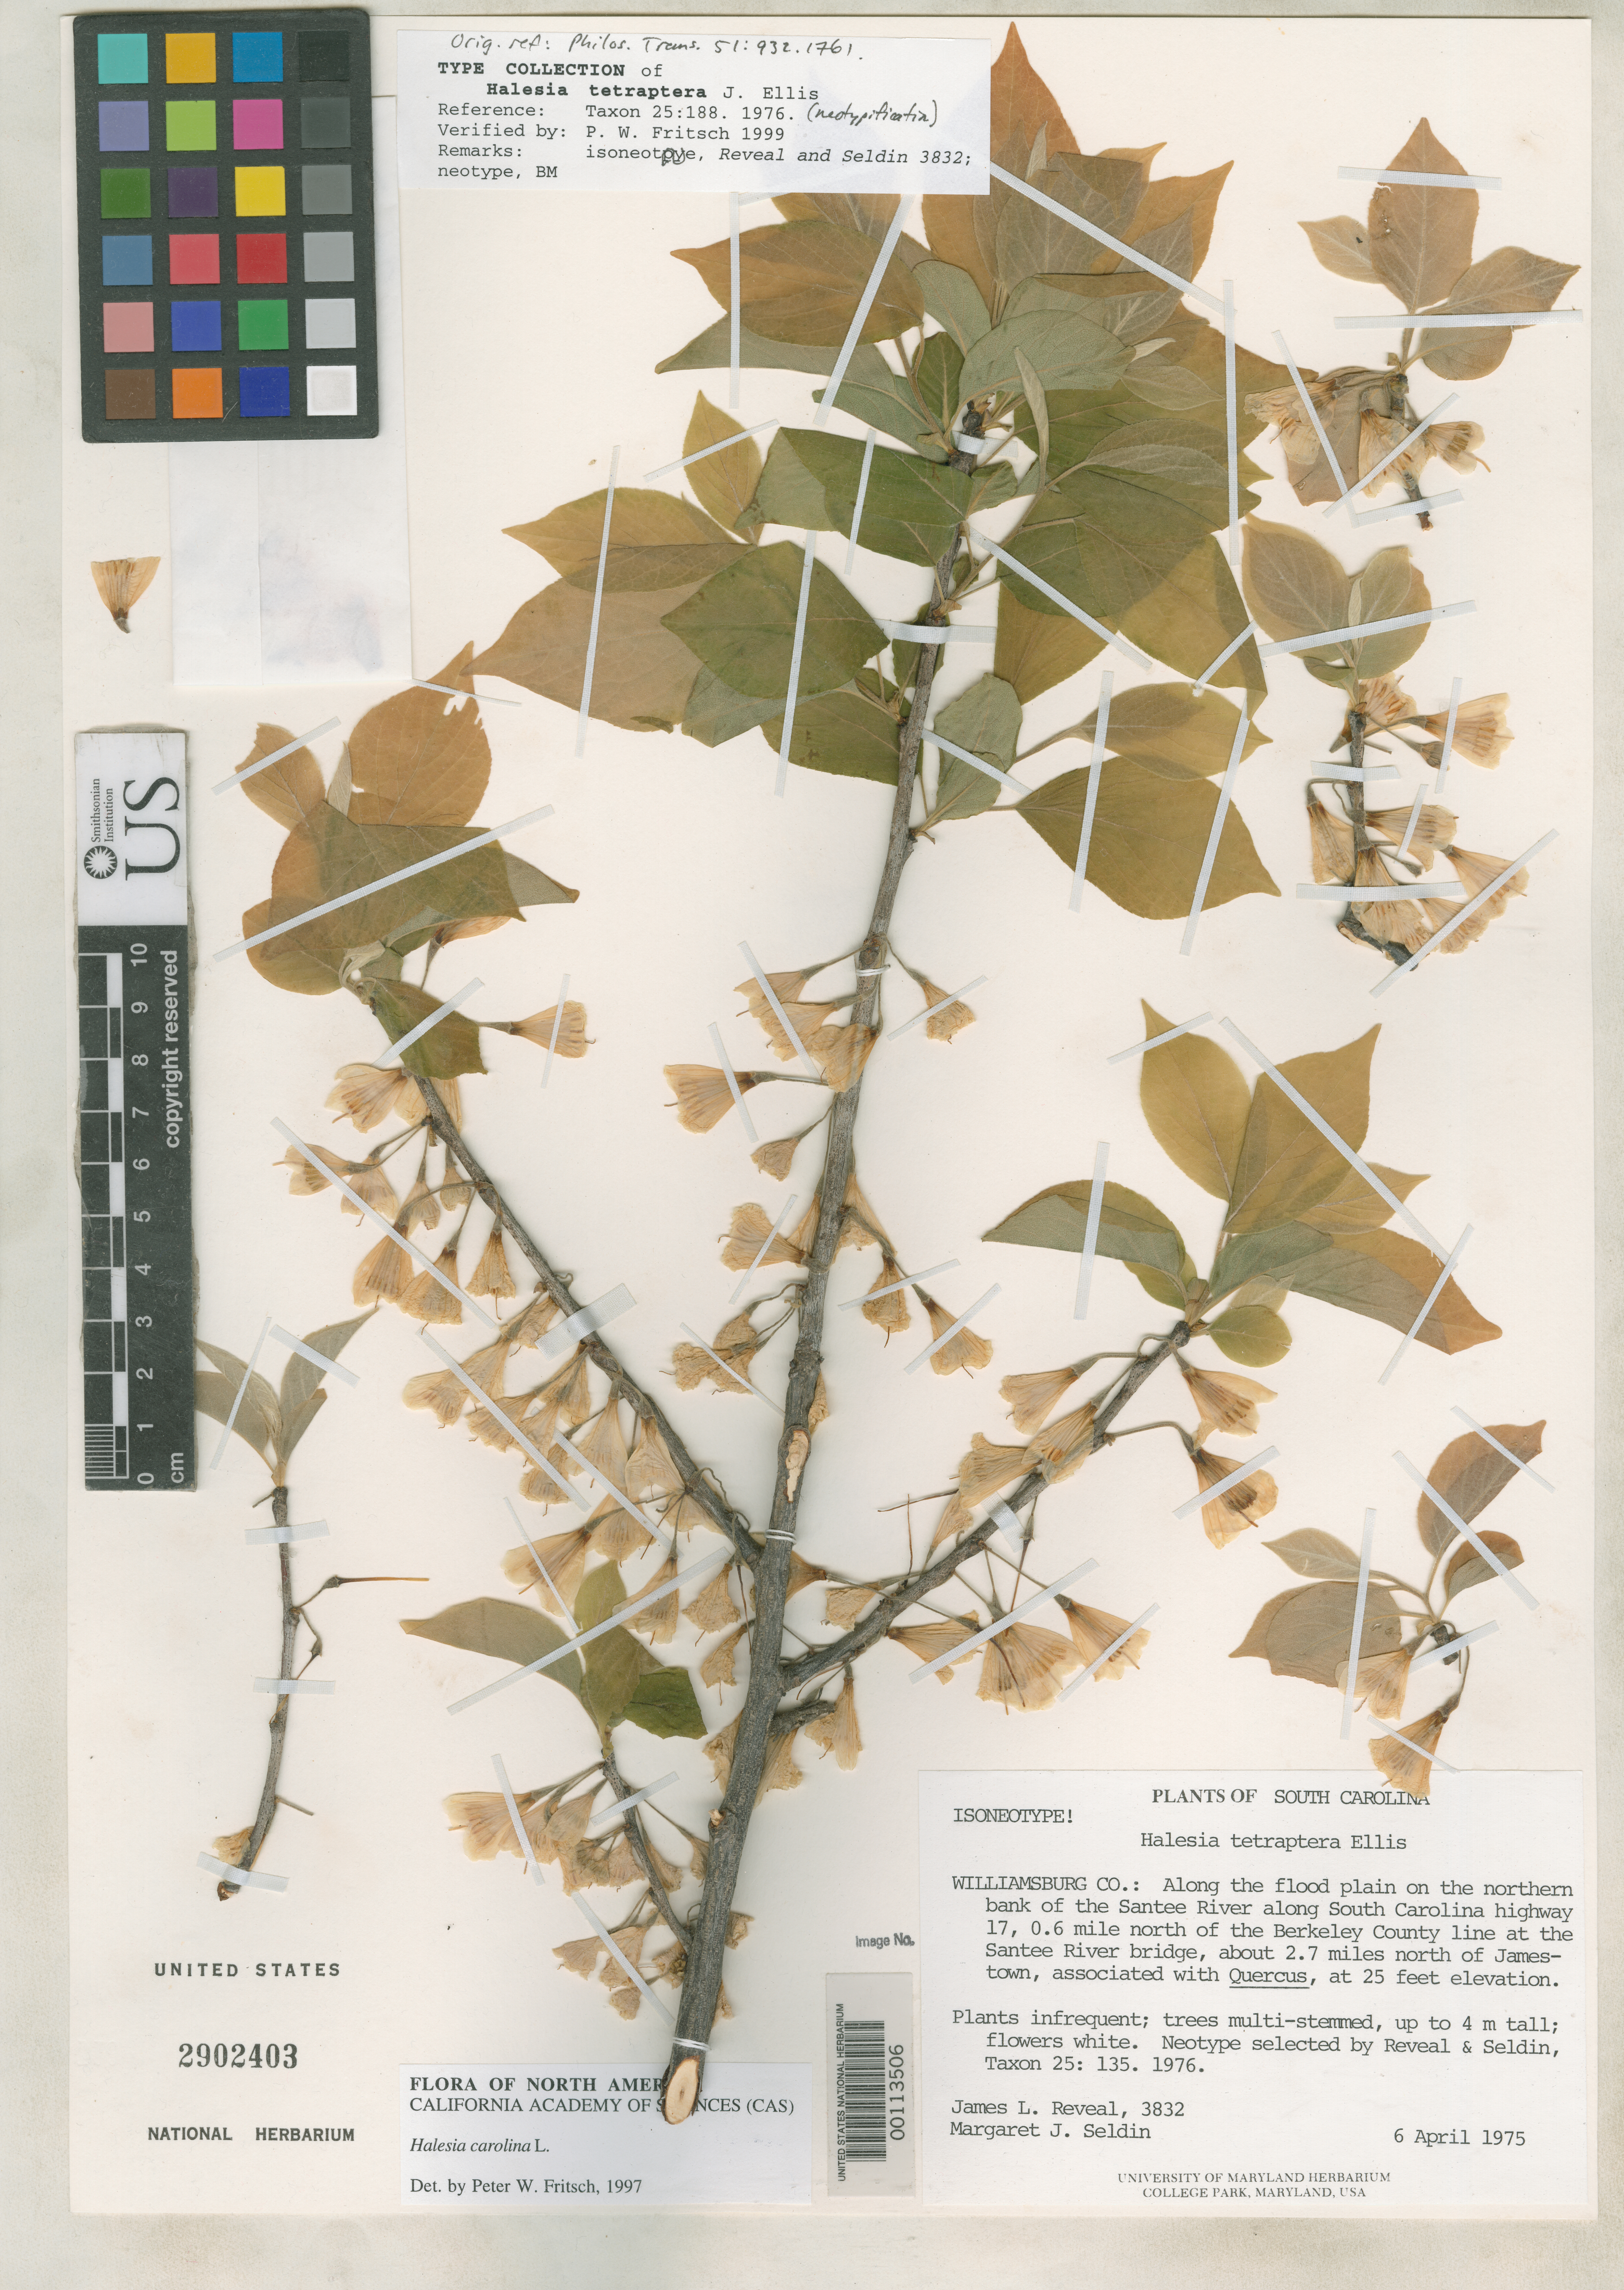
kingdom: Plantae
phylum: Tracheophyta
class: Magnoliopsida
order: Ericales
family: Styracaceae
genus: Halesia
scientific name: Halesia tetraptera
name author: J. Ellis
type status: Isoneotype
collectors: J. L. Reveal & M. Seldin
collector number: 3832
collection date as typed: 06 Apr 1975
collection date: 1975-04-06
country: United States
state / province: South Carolina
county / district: Williamsburg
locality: Bank of Santee River along S. Carolina hwy 17, 0.6 mi N of Berkeley Co. line at Santee River bridge, ca. 2.7 mi N of Jamestown.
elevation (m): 8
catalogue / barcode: US 2902403